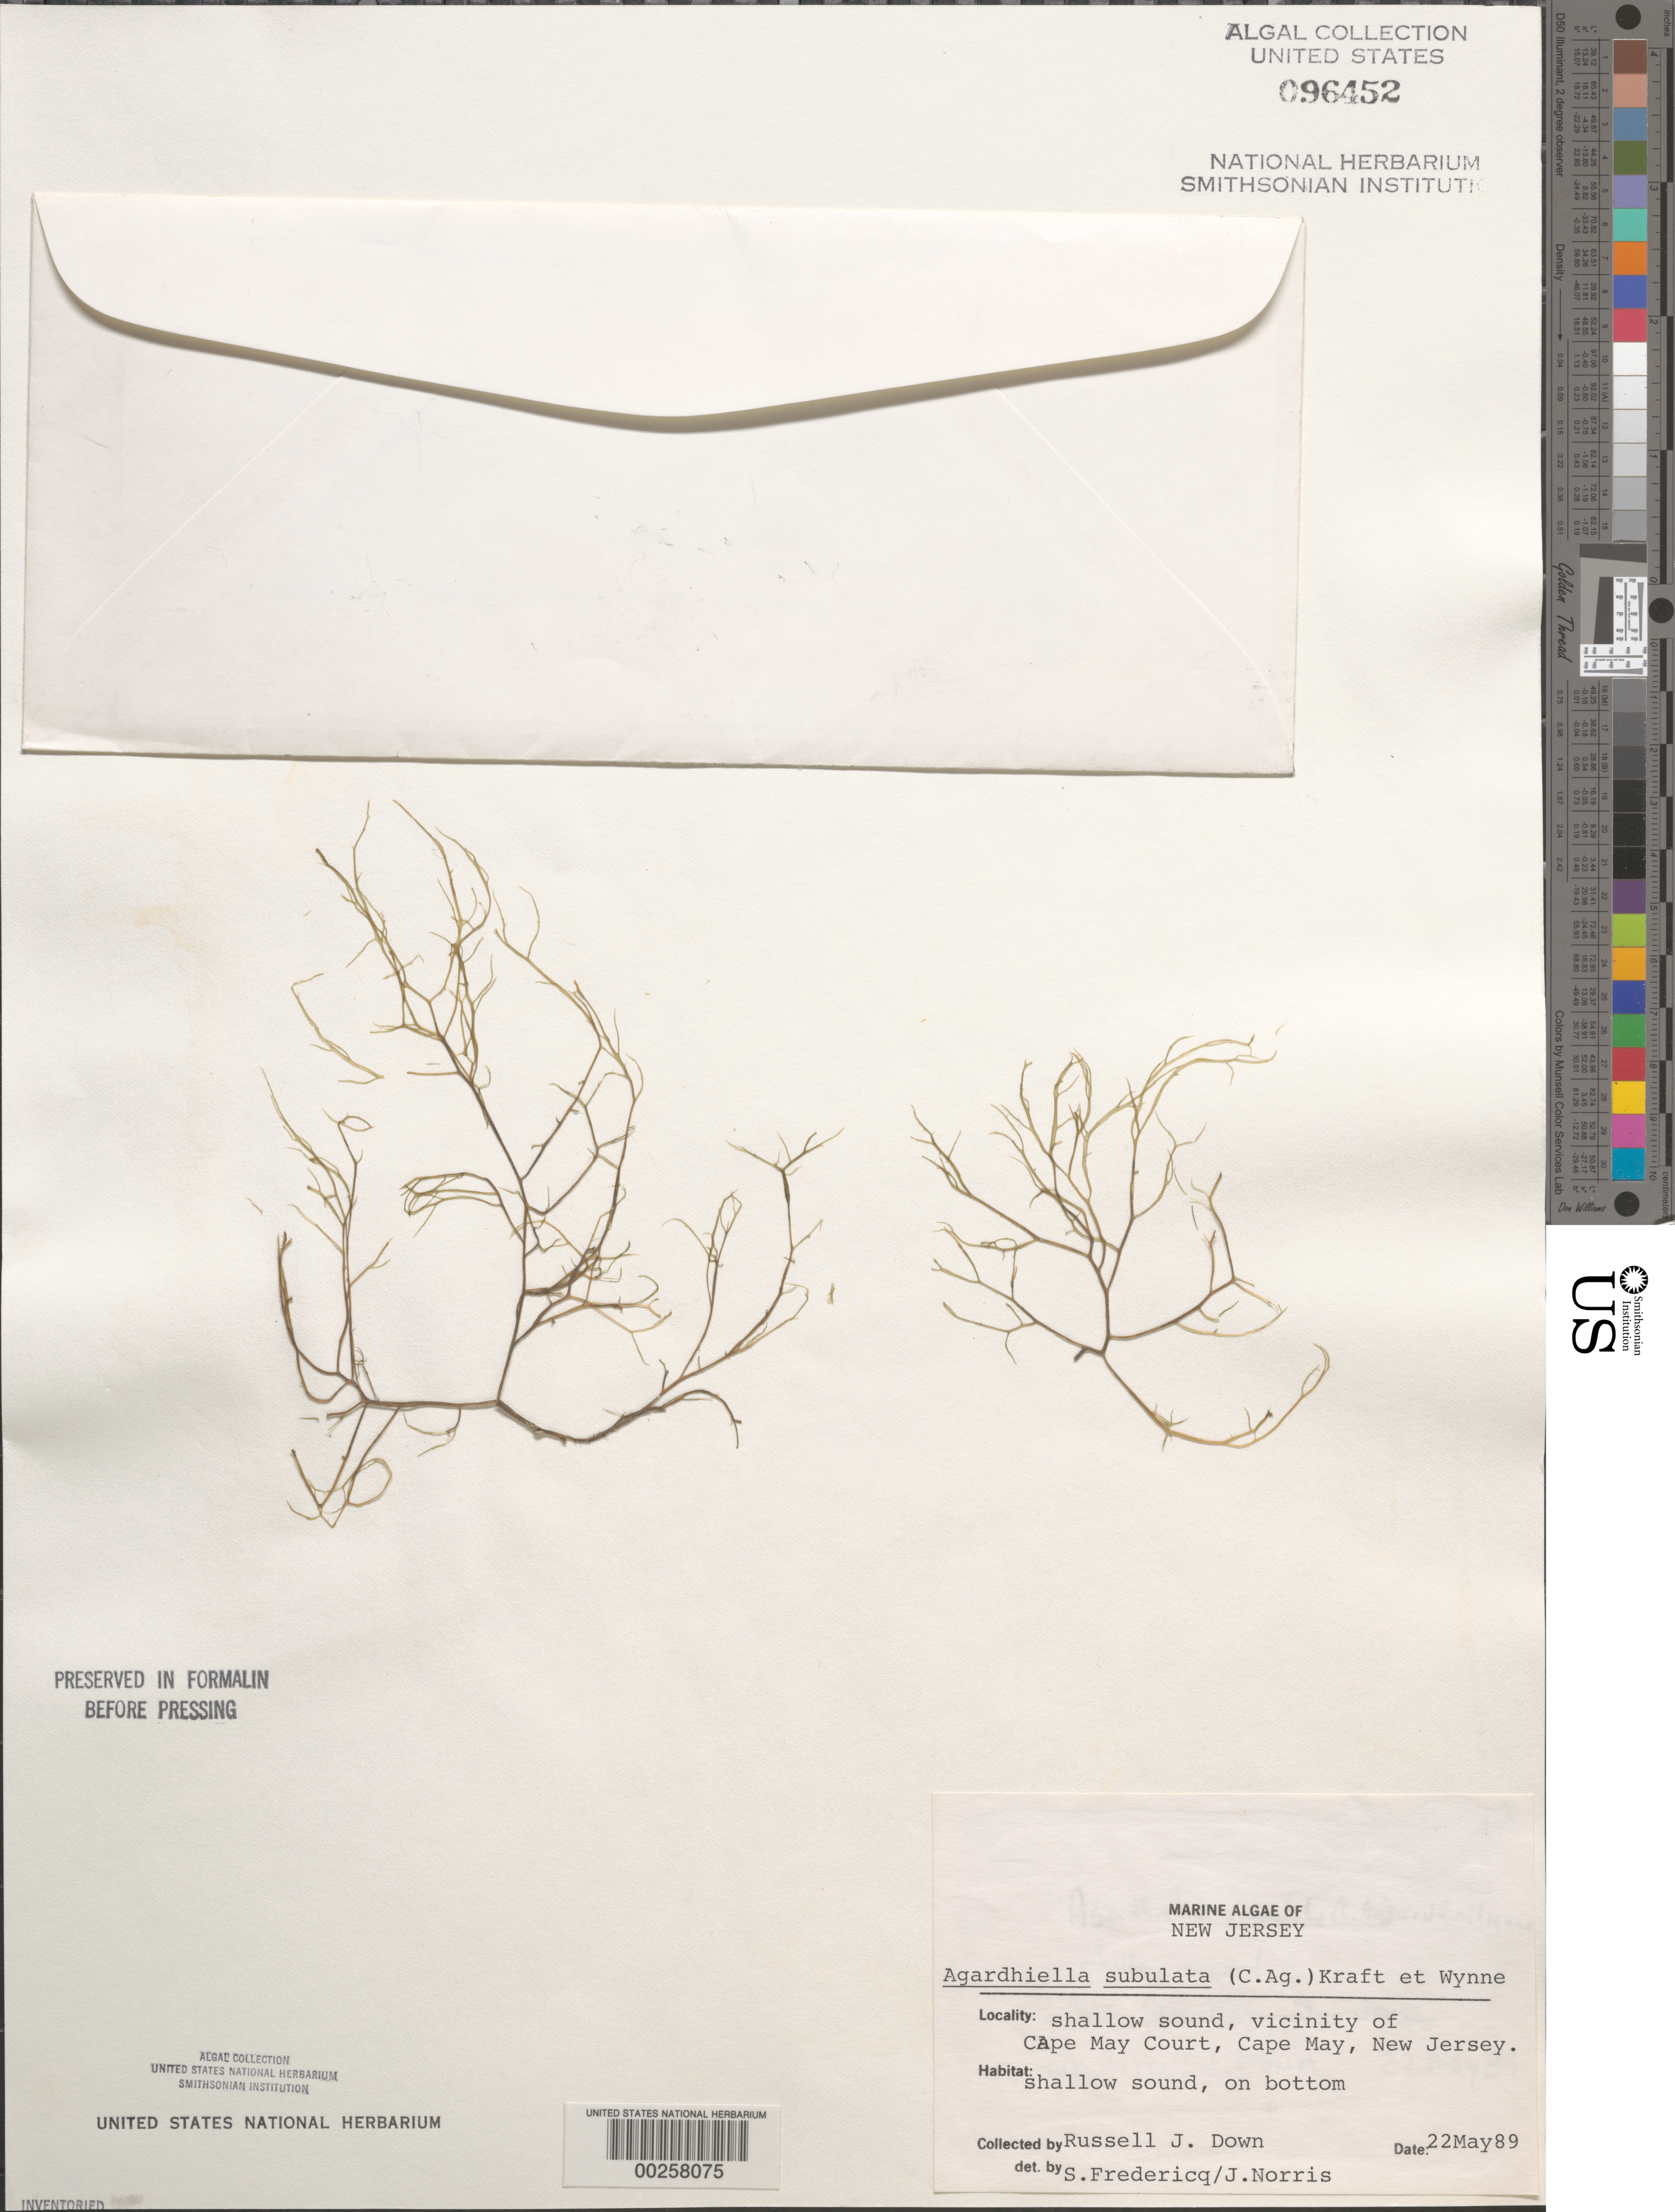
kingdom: Plantae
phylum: Rhodophyta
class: Florideophyceae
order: Gigartinales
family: Solieriaceae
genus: Agardhiella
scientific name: Agardhiella subulata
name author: (C. Agardh) G.T.Kraft & M.J. Wynne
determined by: Fredericq, S.; Norris, J. N.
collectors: R. Down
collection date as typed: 22 May 1989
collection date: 1989-05-22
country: United States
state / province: New Jersey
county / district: Cape May County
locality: Cape May, Cape May Court area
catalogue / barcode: US 96452